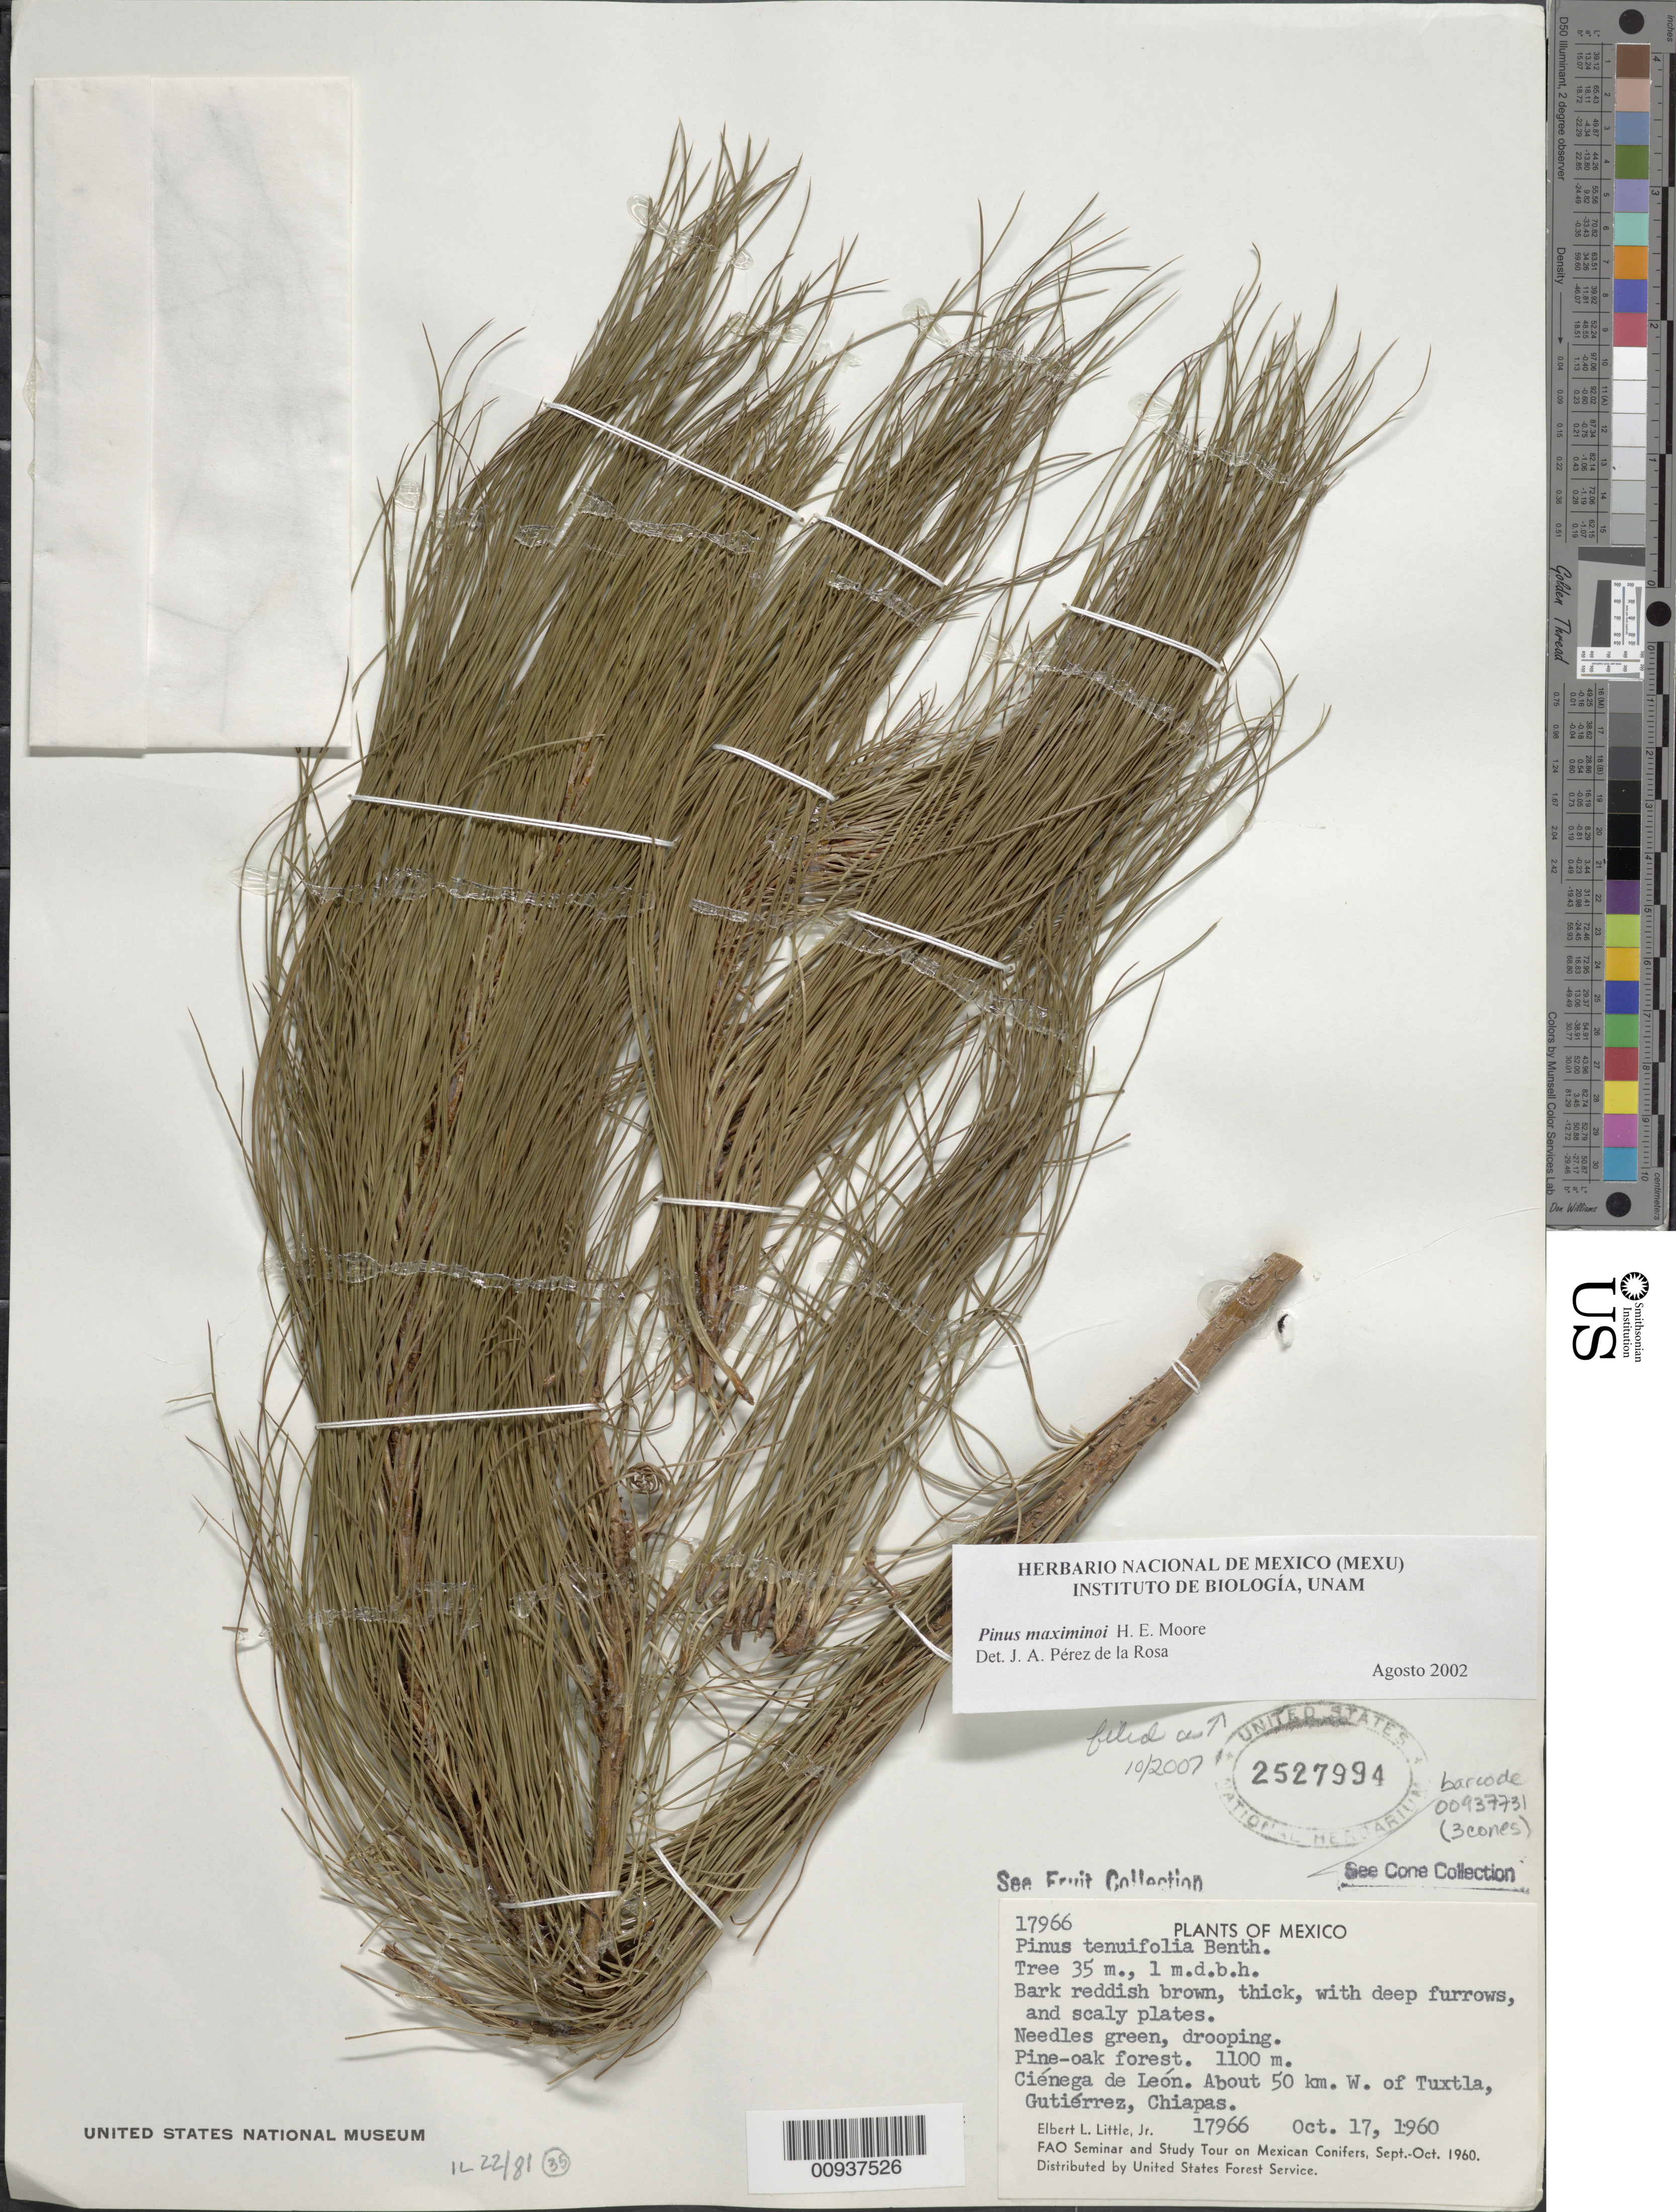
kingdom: Plantae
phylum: Tracheophyta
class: Pinopsida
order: Pinales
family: Pinaceae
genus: Pinus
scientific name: Pinus maximinoi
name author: H.E. Moore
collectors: E. L. Little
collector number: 17966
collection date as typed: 17 Oct 1960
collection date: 1960-10-17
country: Mexico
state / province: Chiapas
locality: Ciénega de León. About 50 km. W of Tuxtla Gutiérrez.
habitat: Pine-oak forest.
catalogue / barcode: US 2527994